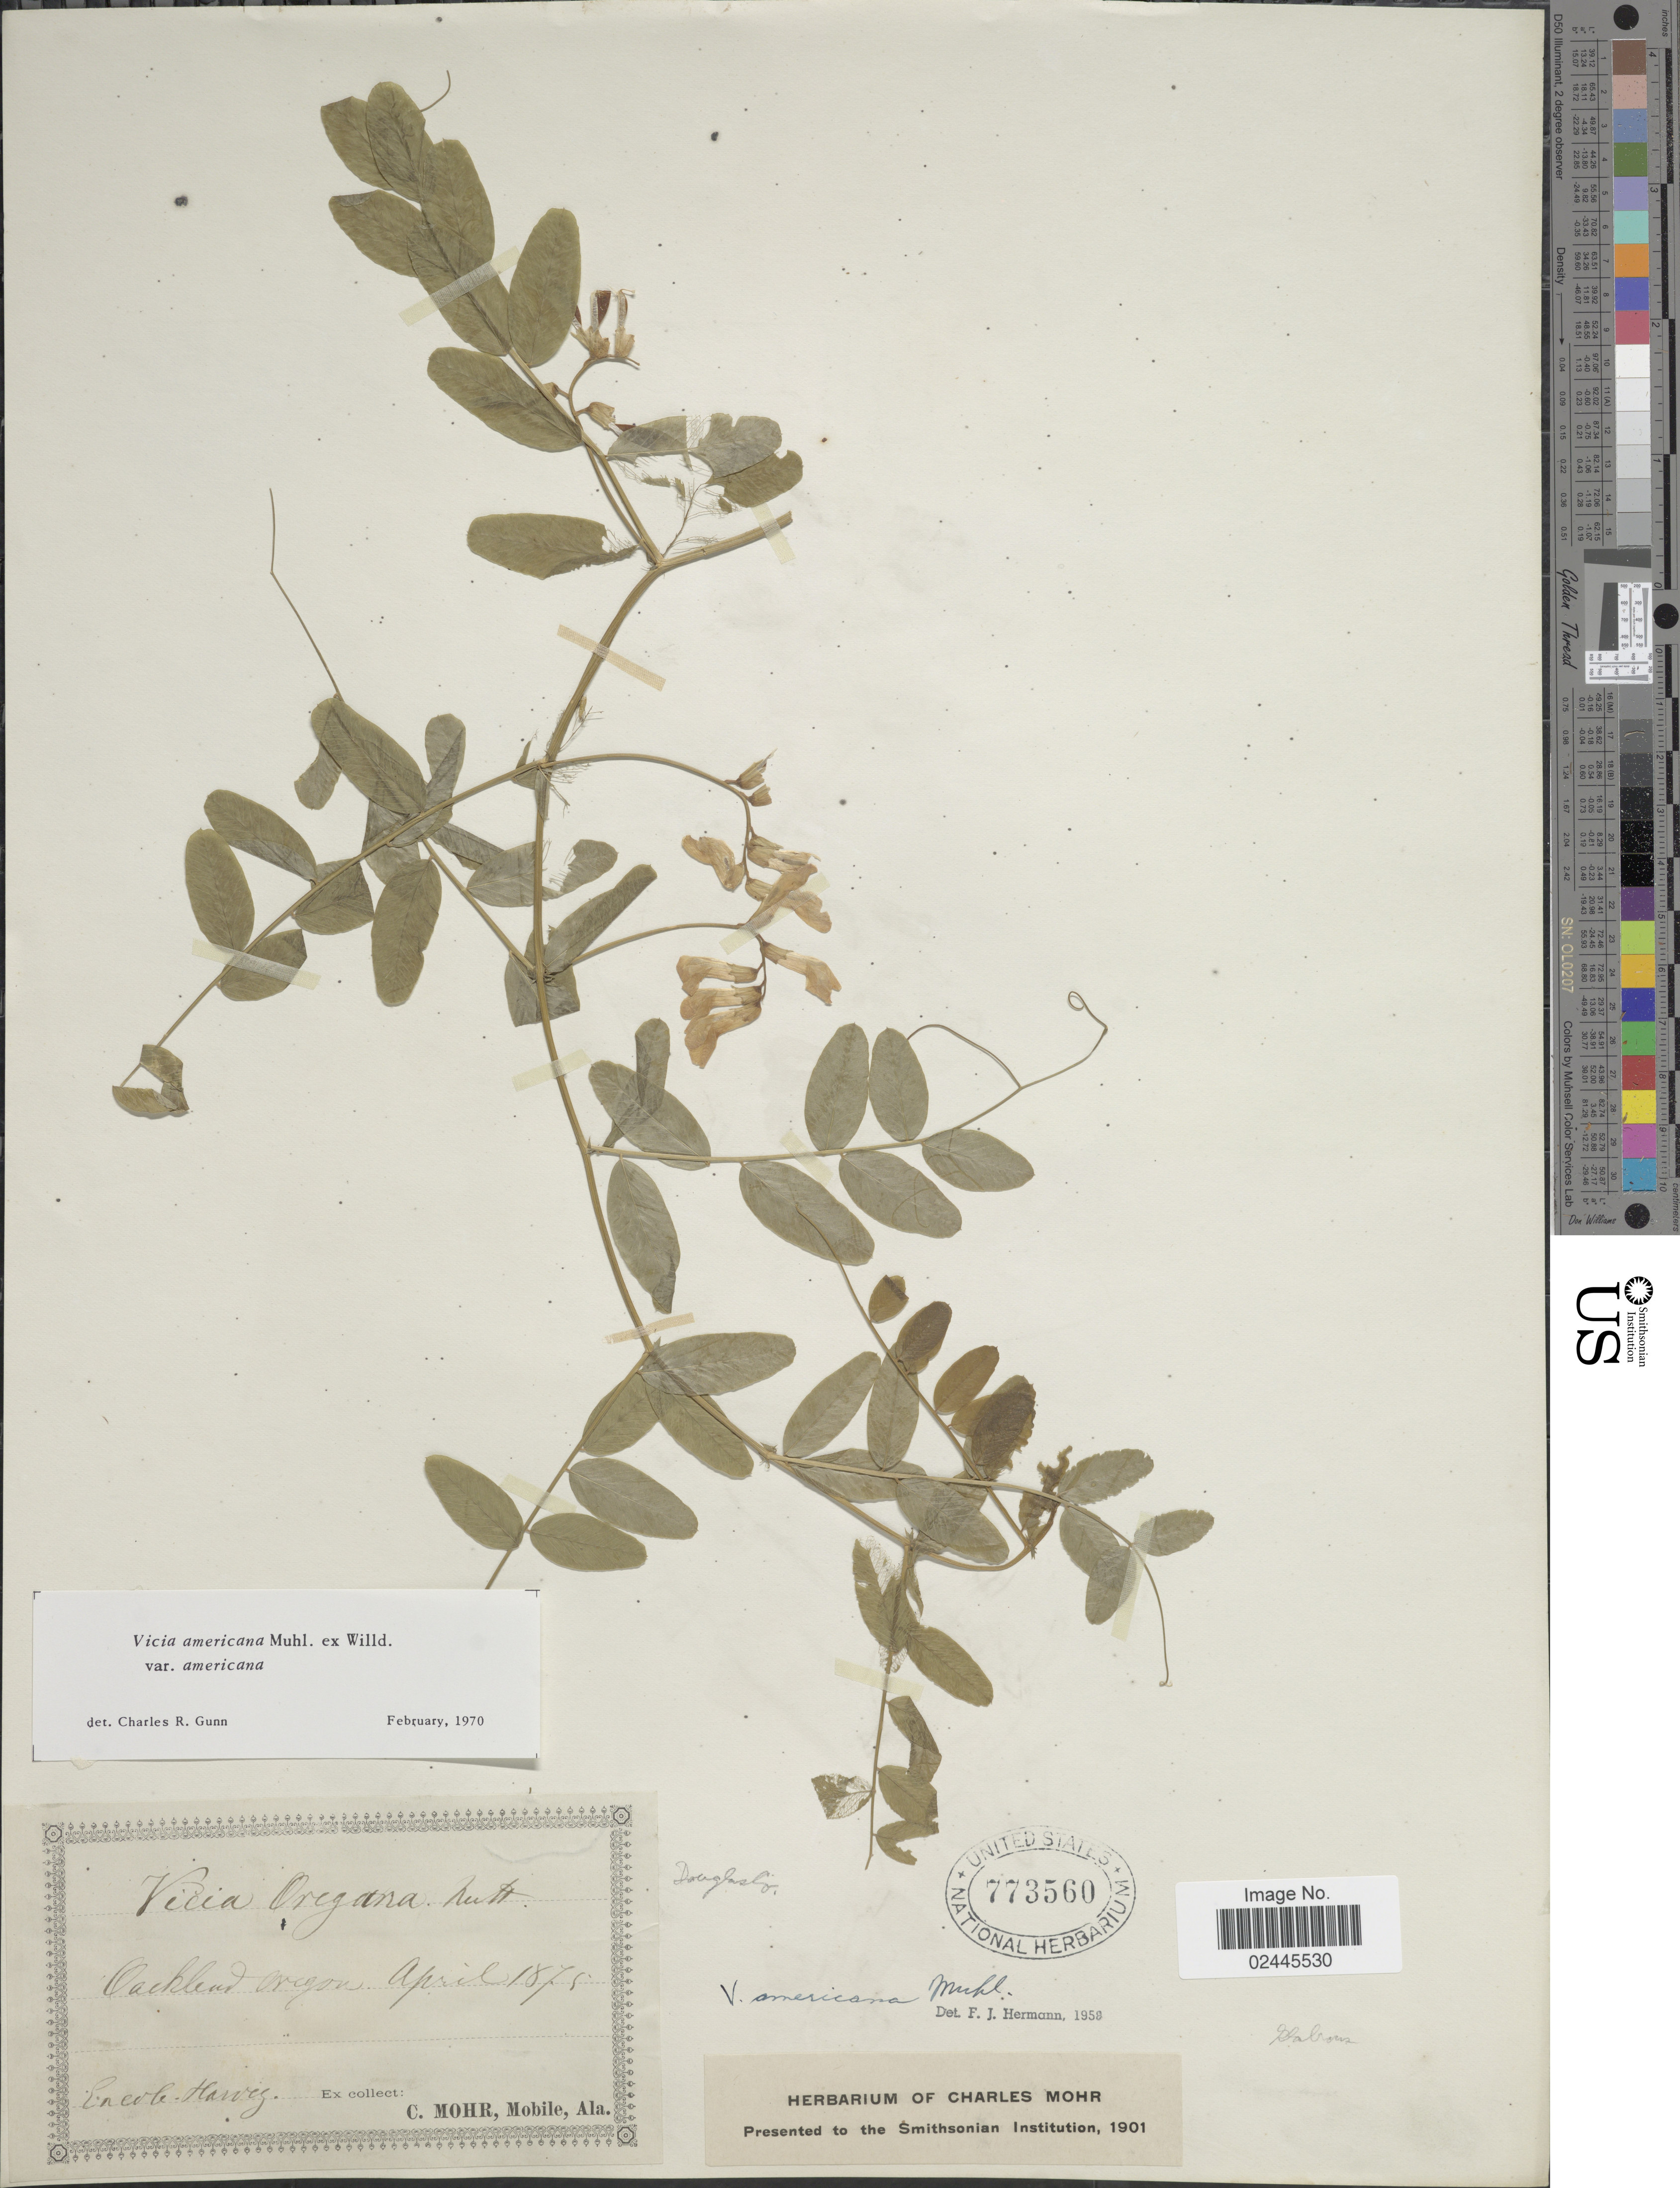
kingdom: Plantae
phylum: Tracheophyta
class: Magnoliopsida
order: Fabales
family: Fabaceae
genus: Vicia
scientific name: Vicia americana var. americana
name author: Muhl. ex Willd.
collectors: Mohr, C. T. (herbarium) & -. Harvey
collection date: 1875-04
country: United States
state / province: Oregon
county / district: Douglas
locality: Oackland. Douglas Co.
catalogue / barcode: US 773560